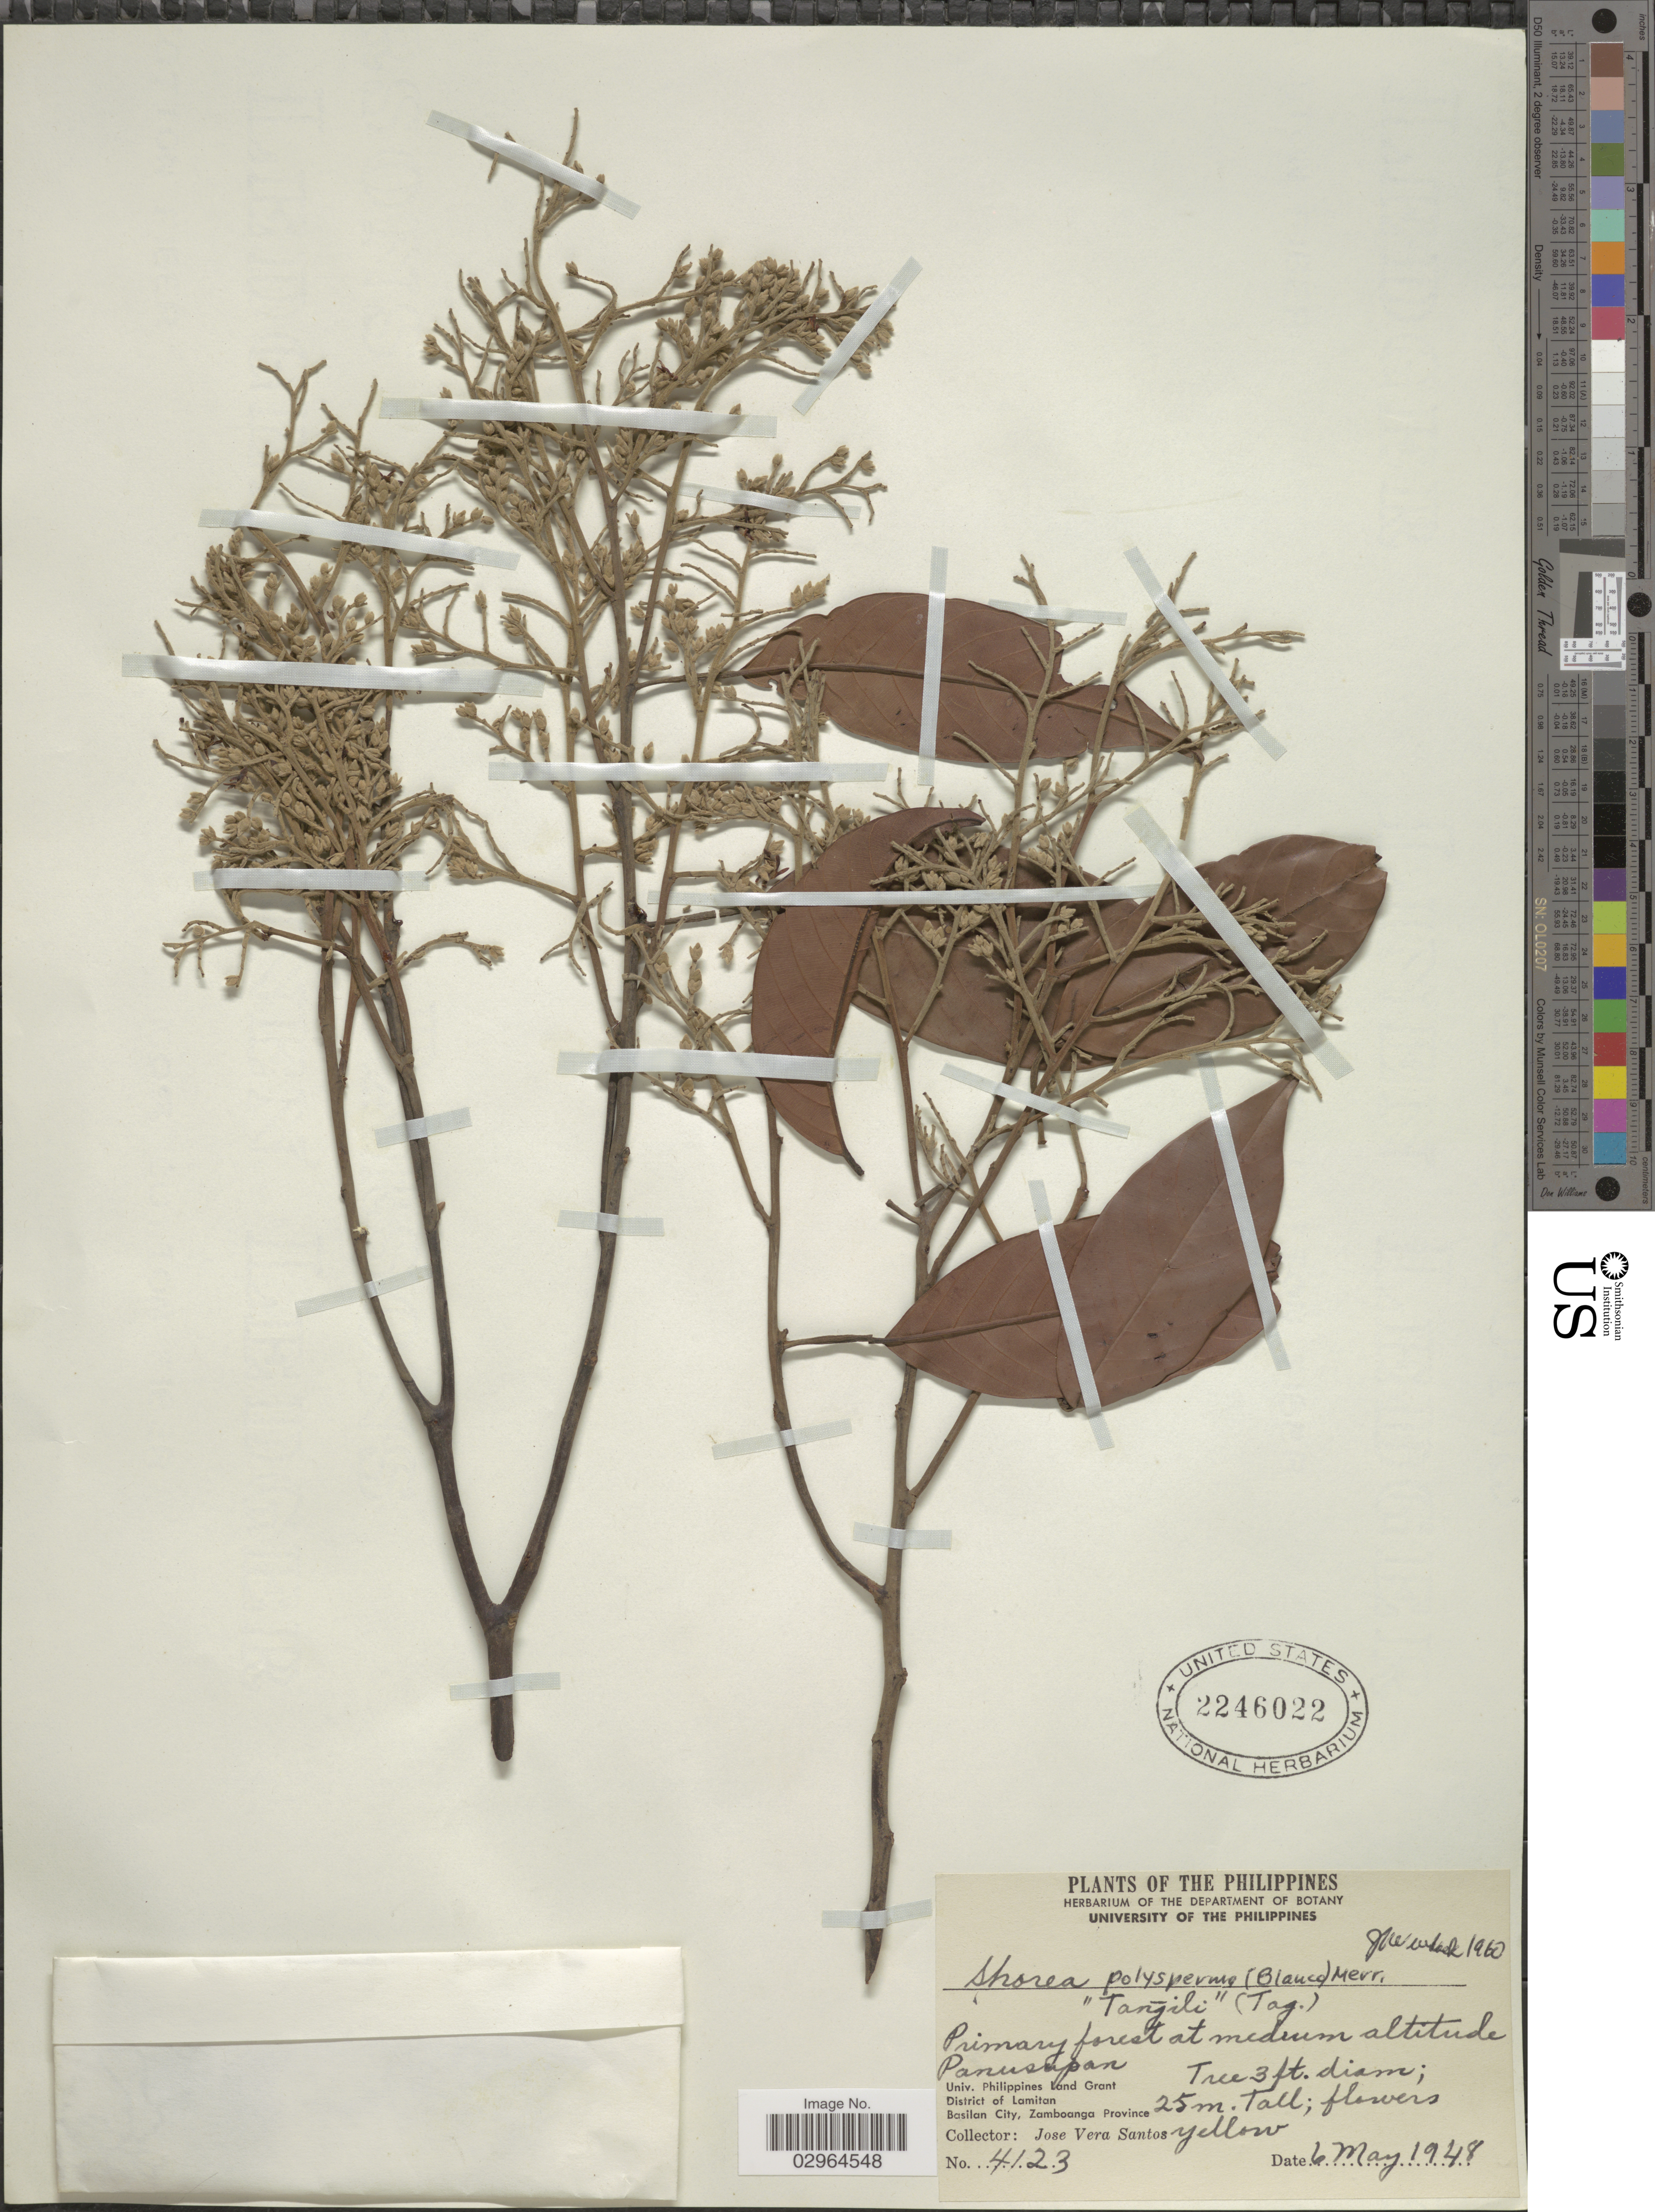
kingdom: Plantae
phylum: Tracheophyta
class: Magnoliopsida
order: Malvales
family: Dipterocarpaceae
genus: Rubroshorea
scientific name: Rubroshorea polysperma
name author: (Blanco) P.S. Ashton & J. Heck.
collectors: J. Vera Santos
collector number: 4123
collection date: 1948-05-06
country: Philippines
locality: Univ. Philippines Land Grant [unsure placement], District of Lamitan, Basilan City, Zamboanga Province. Panusupan.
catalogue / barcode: US 2246022